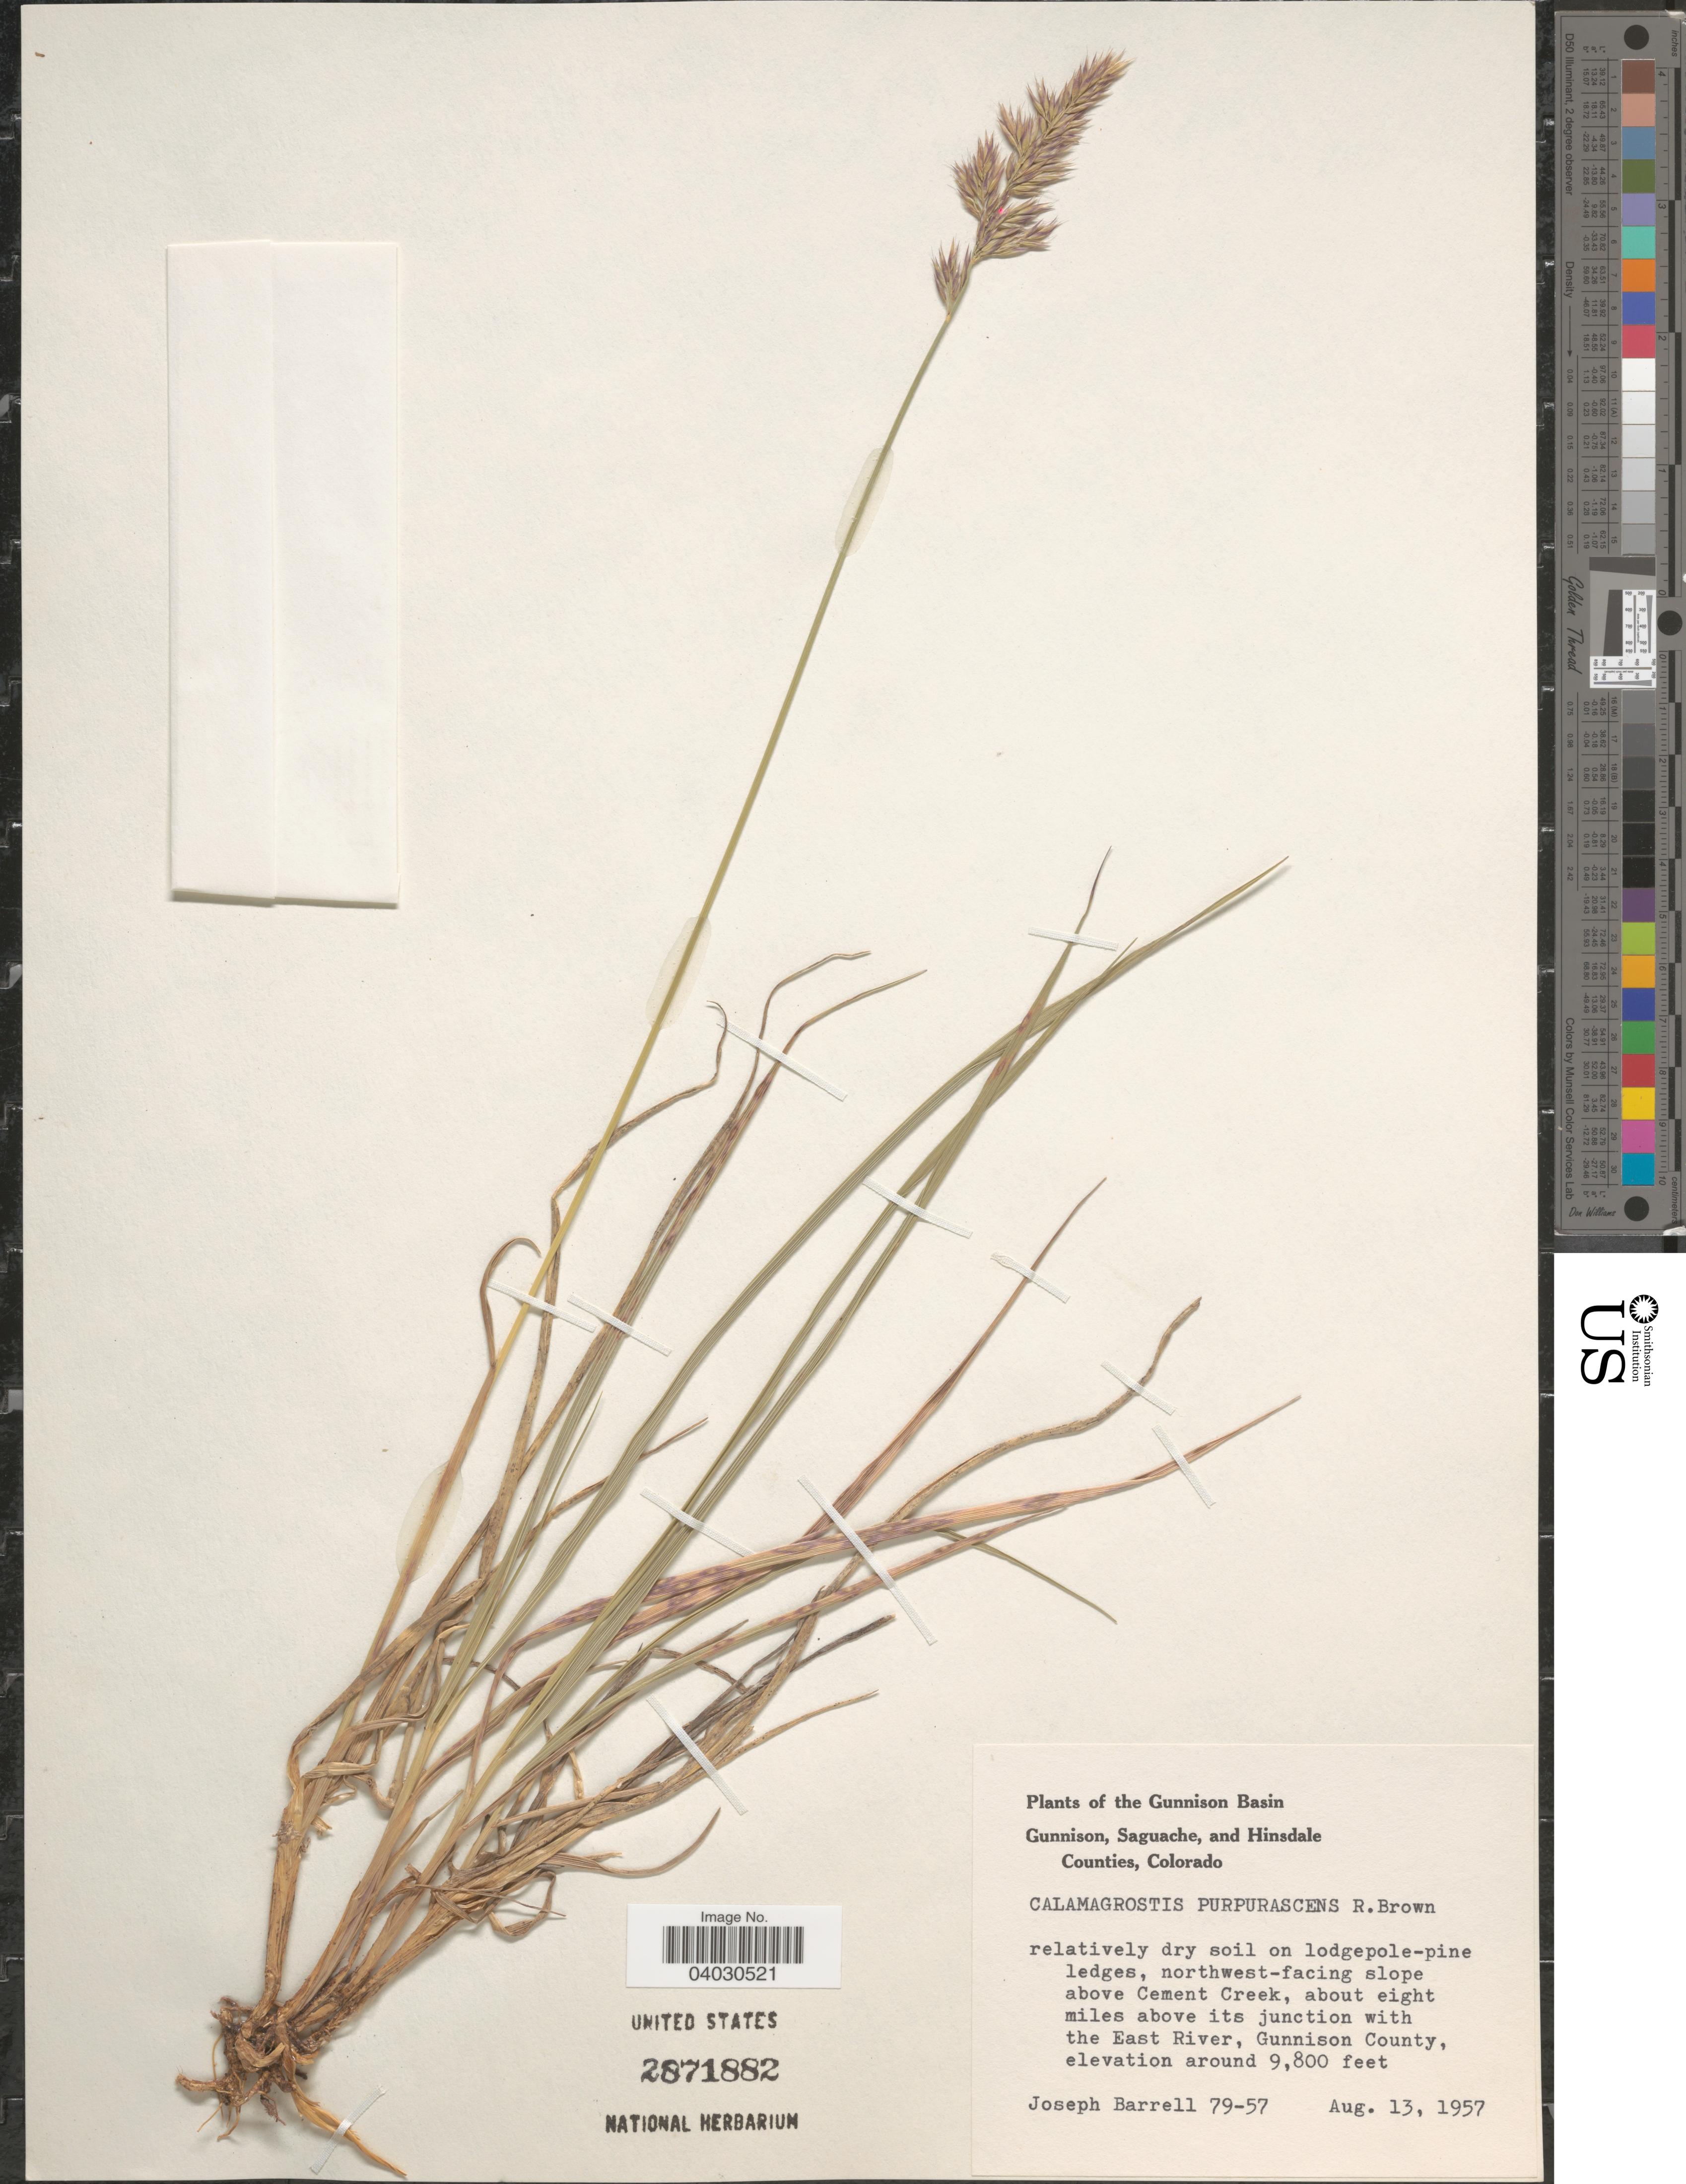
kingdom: Plantae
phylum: Tracheophyta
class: Liliopsida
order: Poales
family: Poaceae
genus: Calamagrostis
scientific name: Calamagrostis purpurascens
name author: R. Br.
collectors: J. Barrell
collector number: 79-57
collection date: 1957-08-13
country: United States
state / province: Colorado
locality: Gunnison Basin. On lodgepole-pine ledges, northwest-facing slope above Cement Creek, about eight miles above its junction with the East River, Gunnison County.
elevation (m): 2987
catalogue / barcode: US 2871882